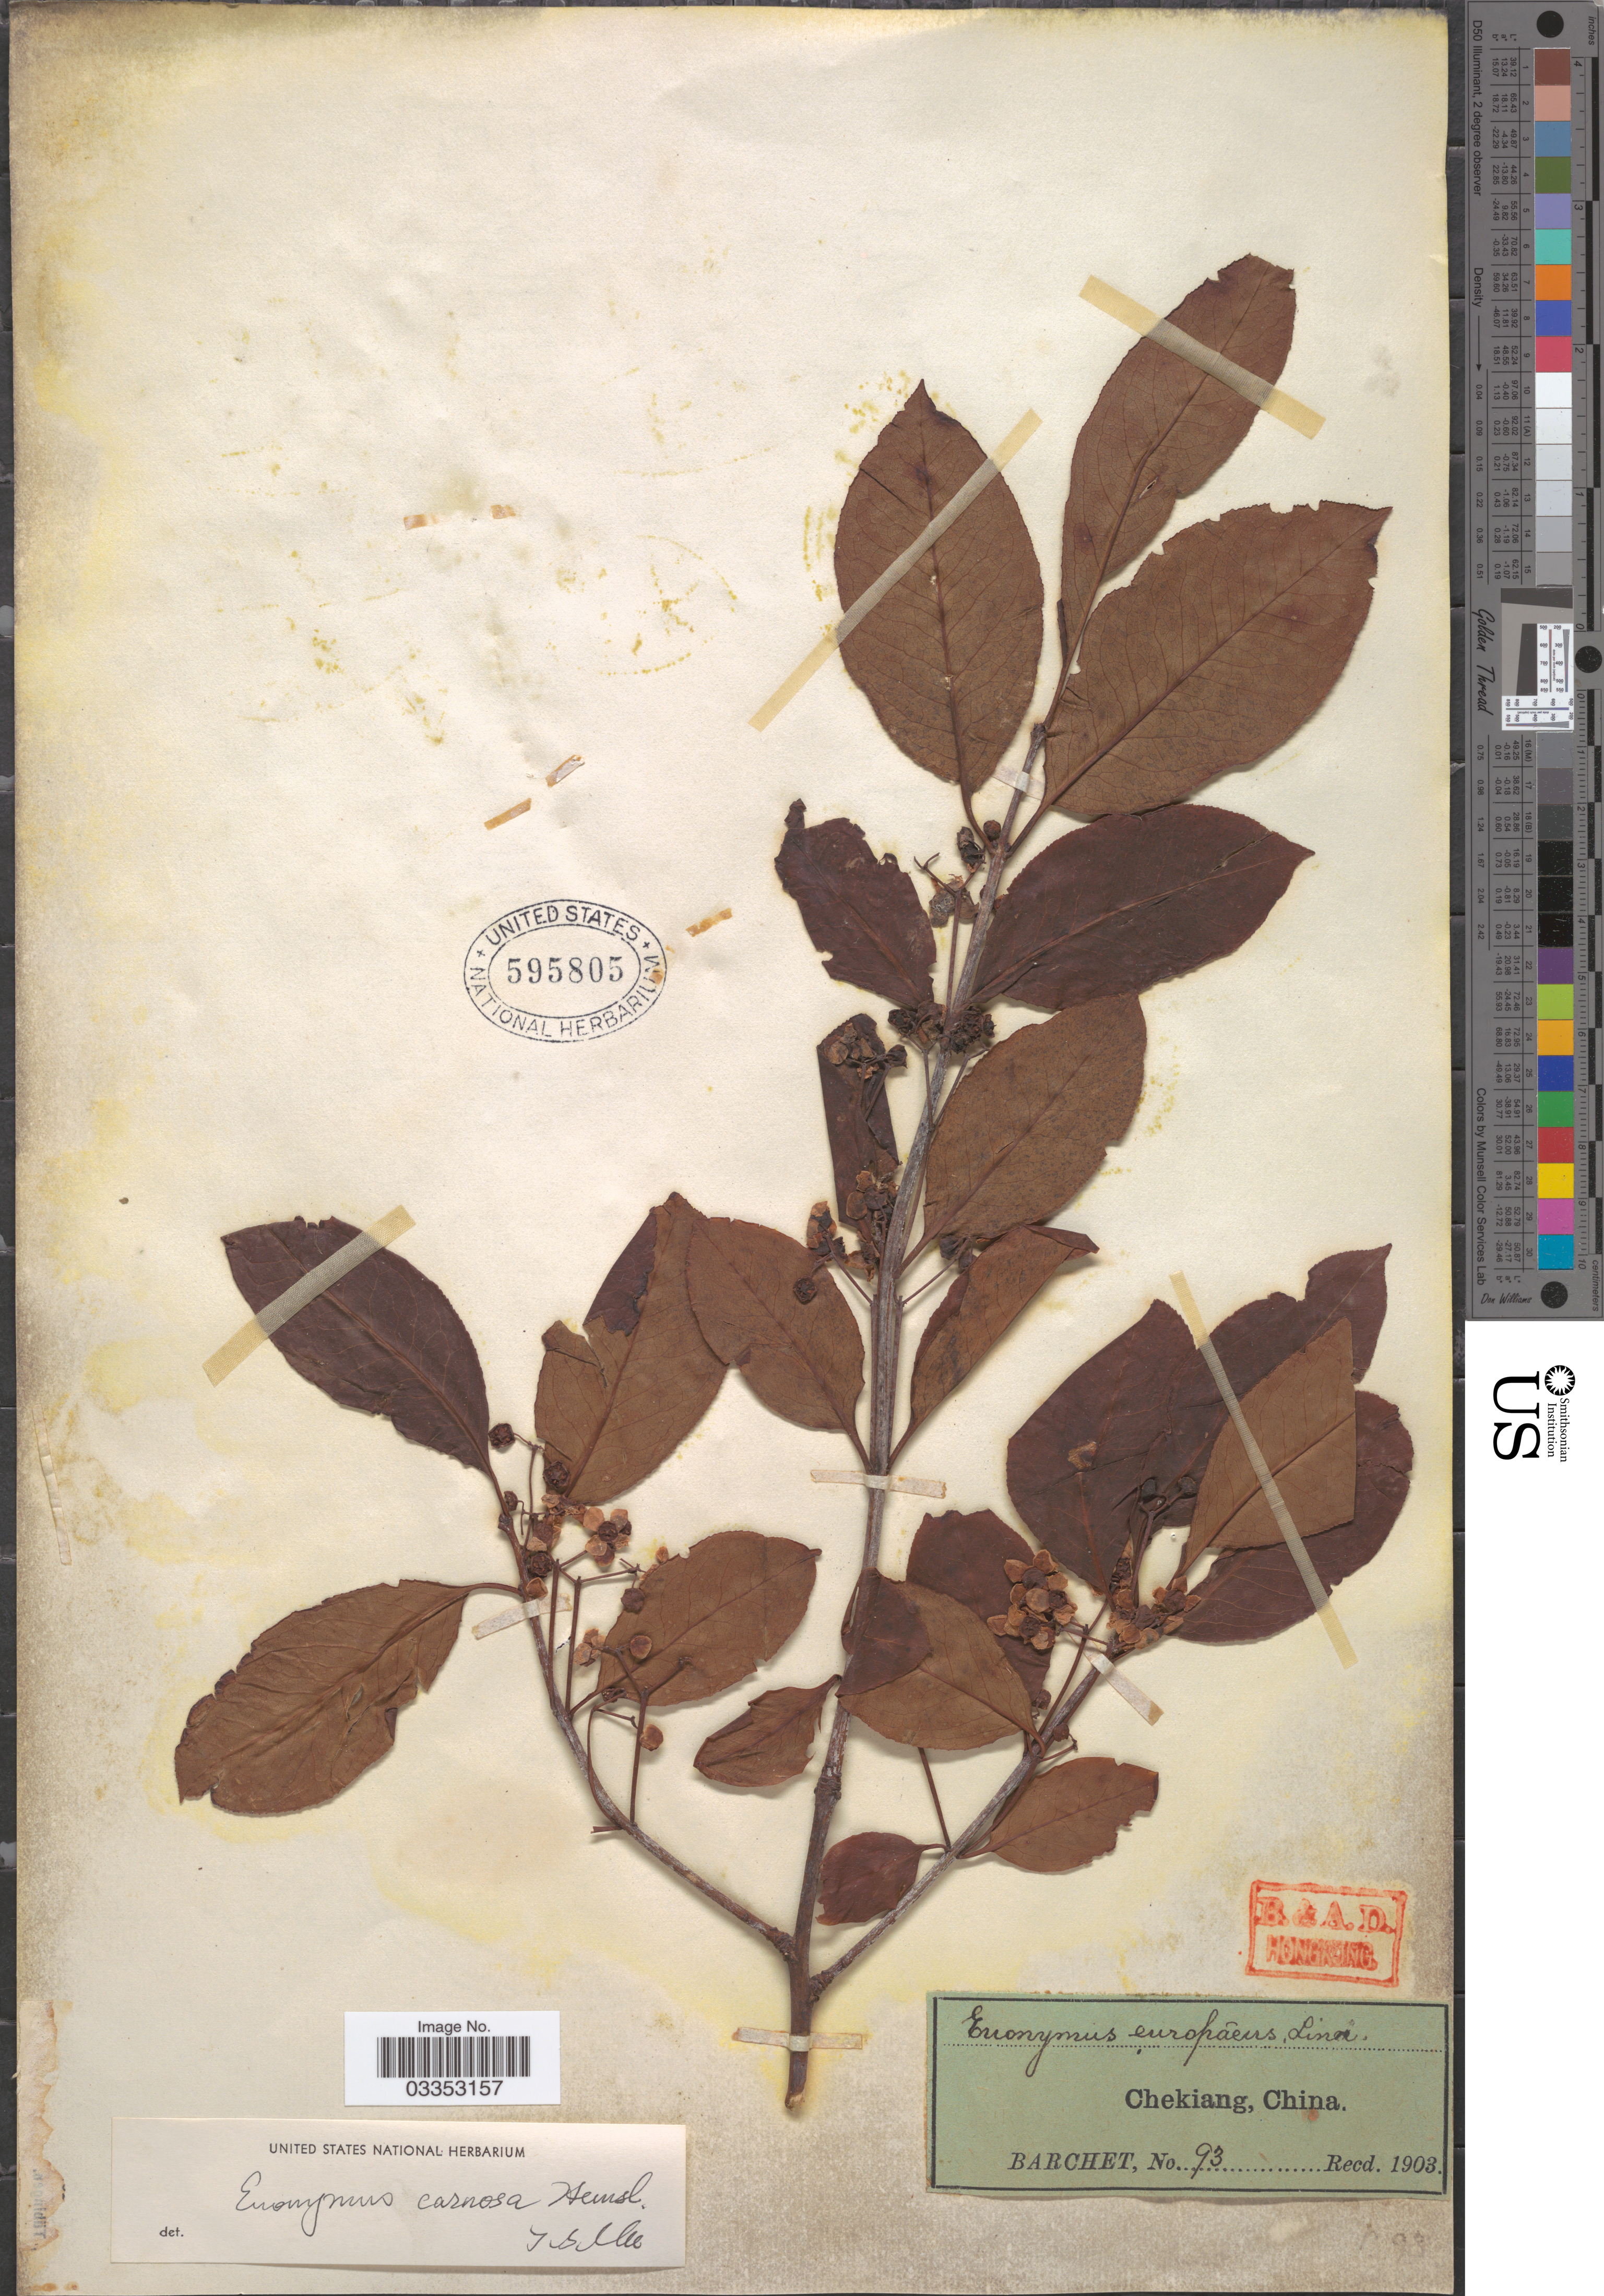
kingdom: Plantae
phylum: Tracheophyta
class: Magnoliopsida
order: Celastrales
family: Celastraceae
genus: Euonymus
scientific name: Euonymus carnosus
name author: Hemsl.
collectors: Barchet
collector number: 93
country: China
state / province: Zhejiang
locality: Chekiang.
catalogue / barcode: US 595805